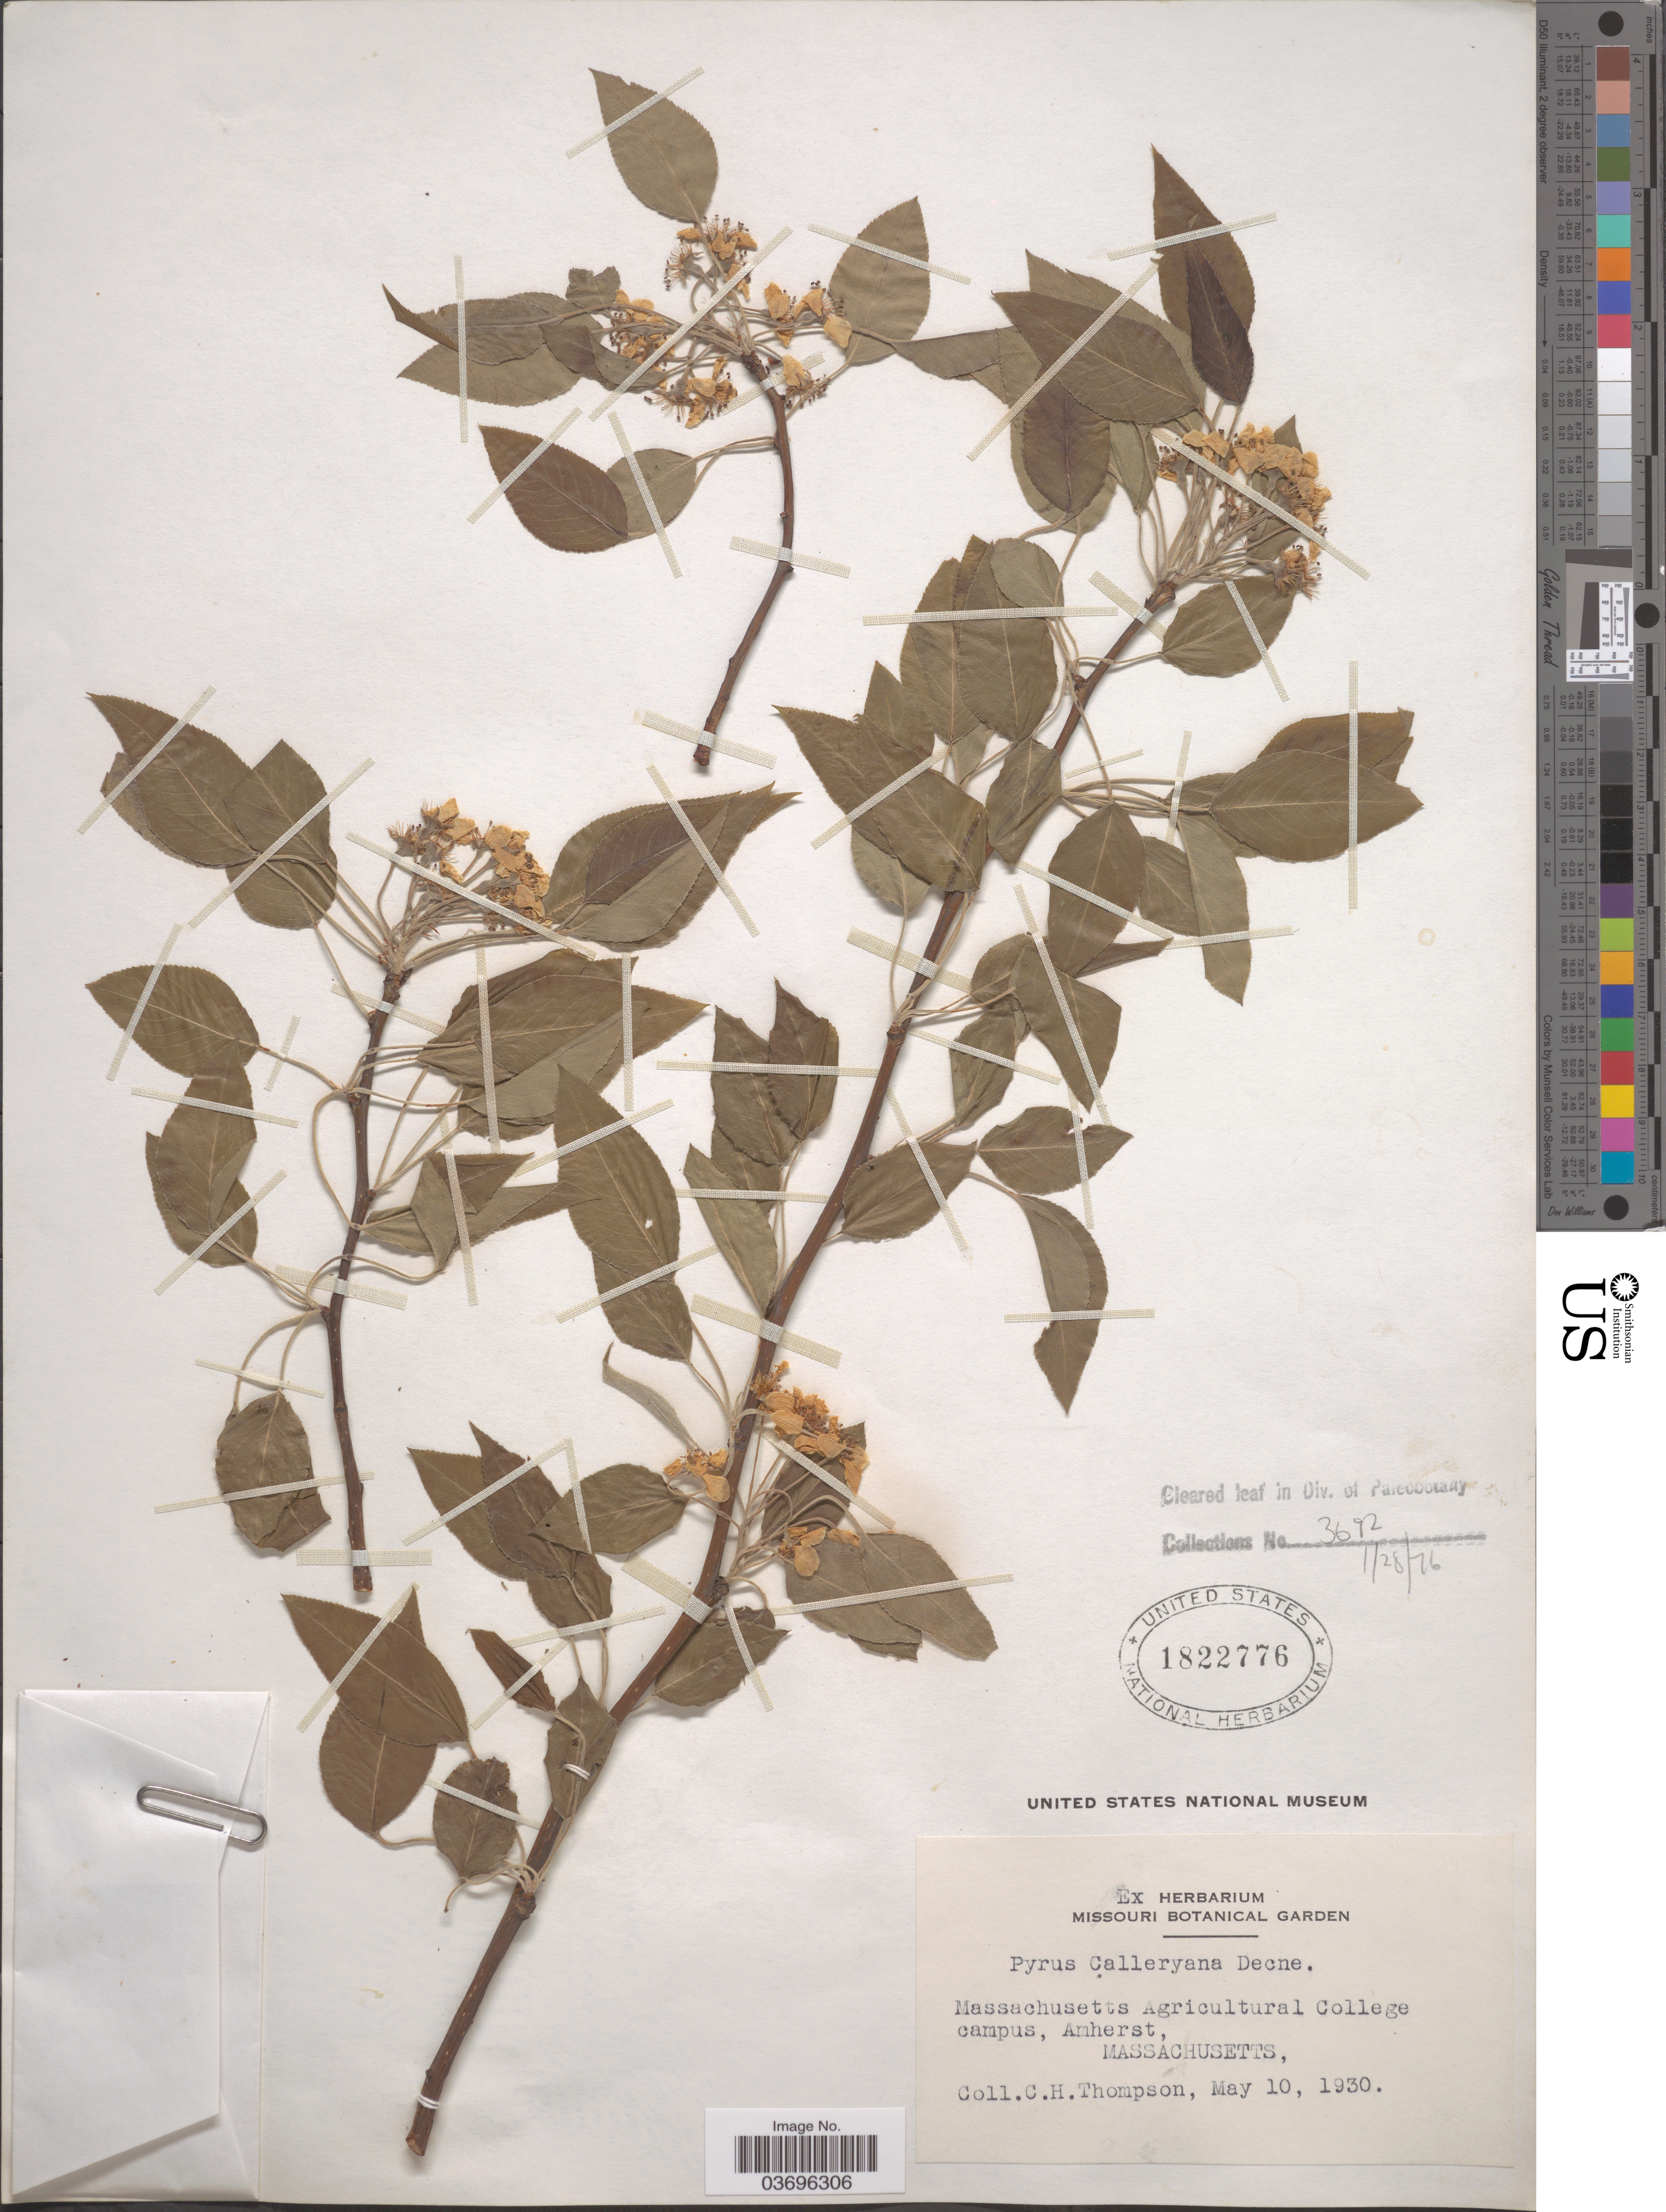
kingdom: Plantae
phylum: Tracheophyta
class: Magnoliopsida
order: Rosales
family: Rosaceae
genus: Pyrus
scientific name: Pyrus calleryana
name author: Decne.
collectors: C. H. Thompson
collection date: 1930-05-10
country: United States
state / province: Massachusetts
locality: Massachusetts Agricultural College campus, Amherst.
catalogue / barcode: US 1822776